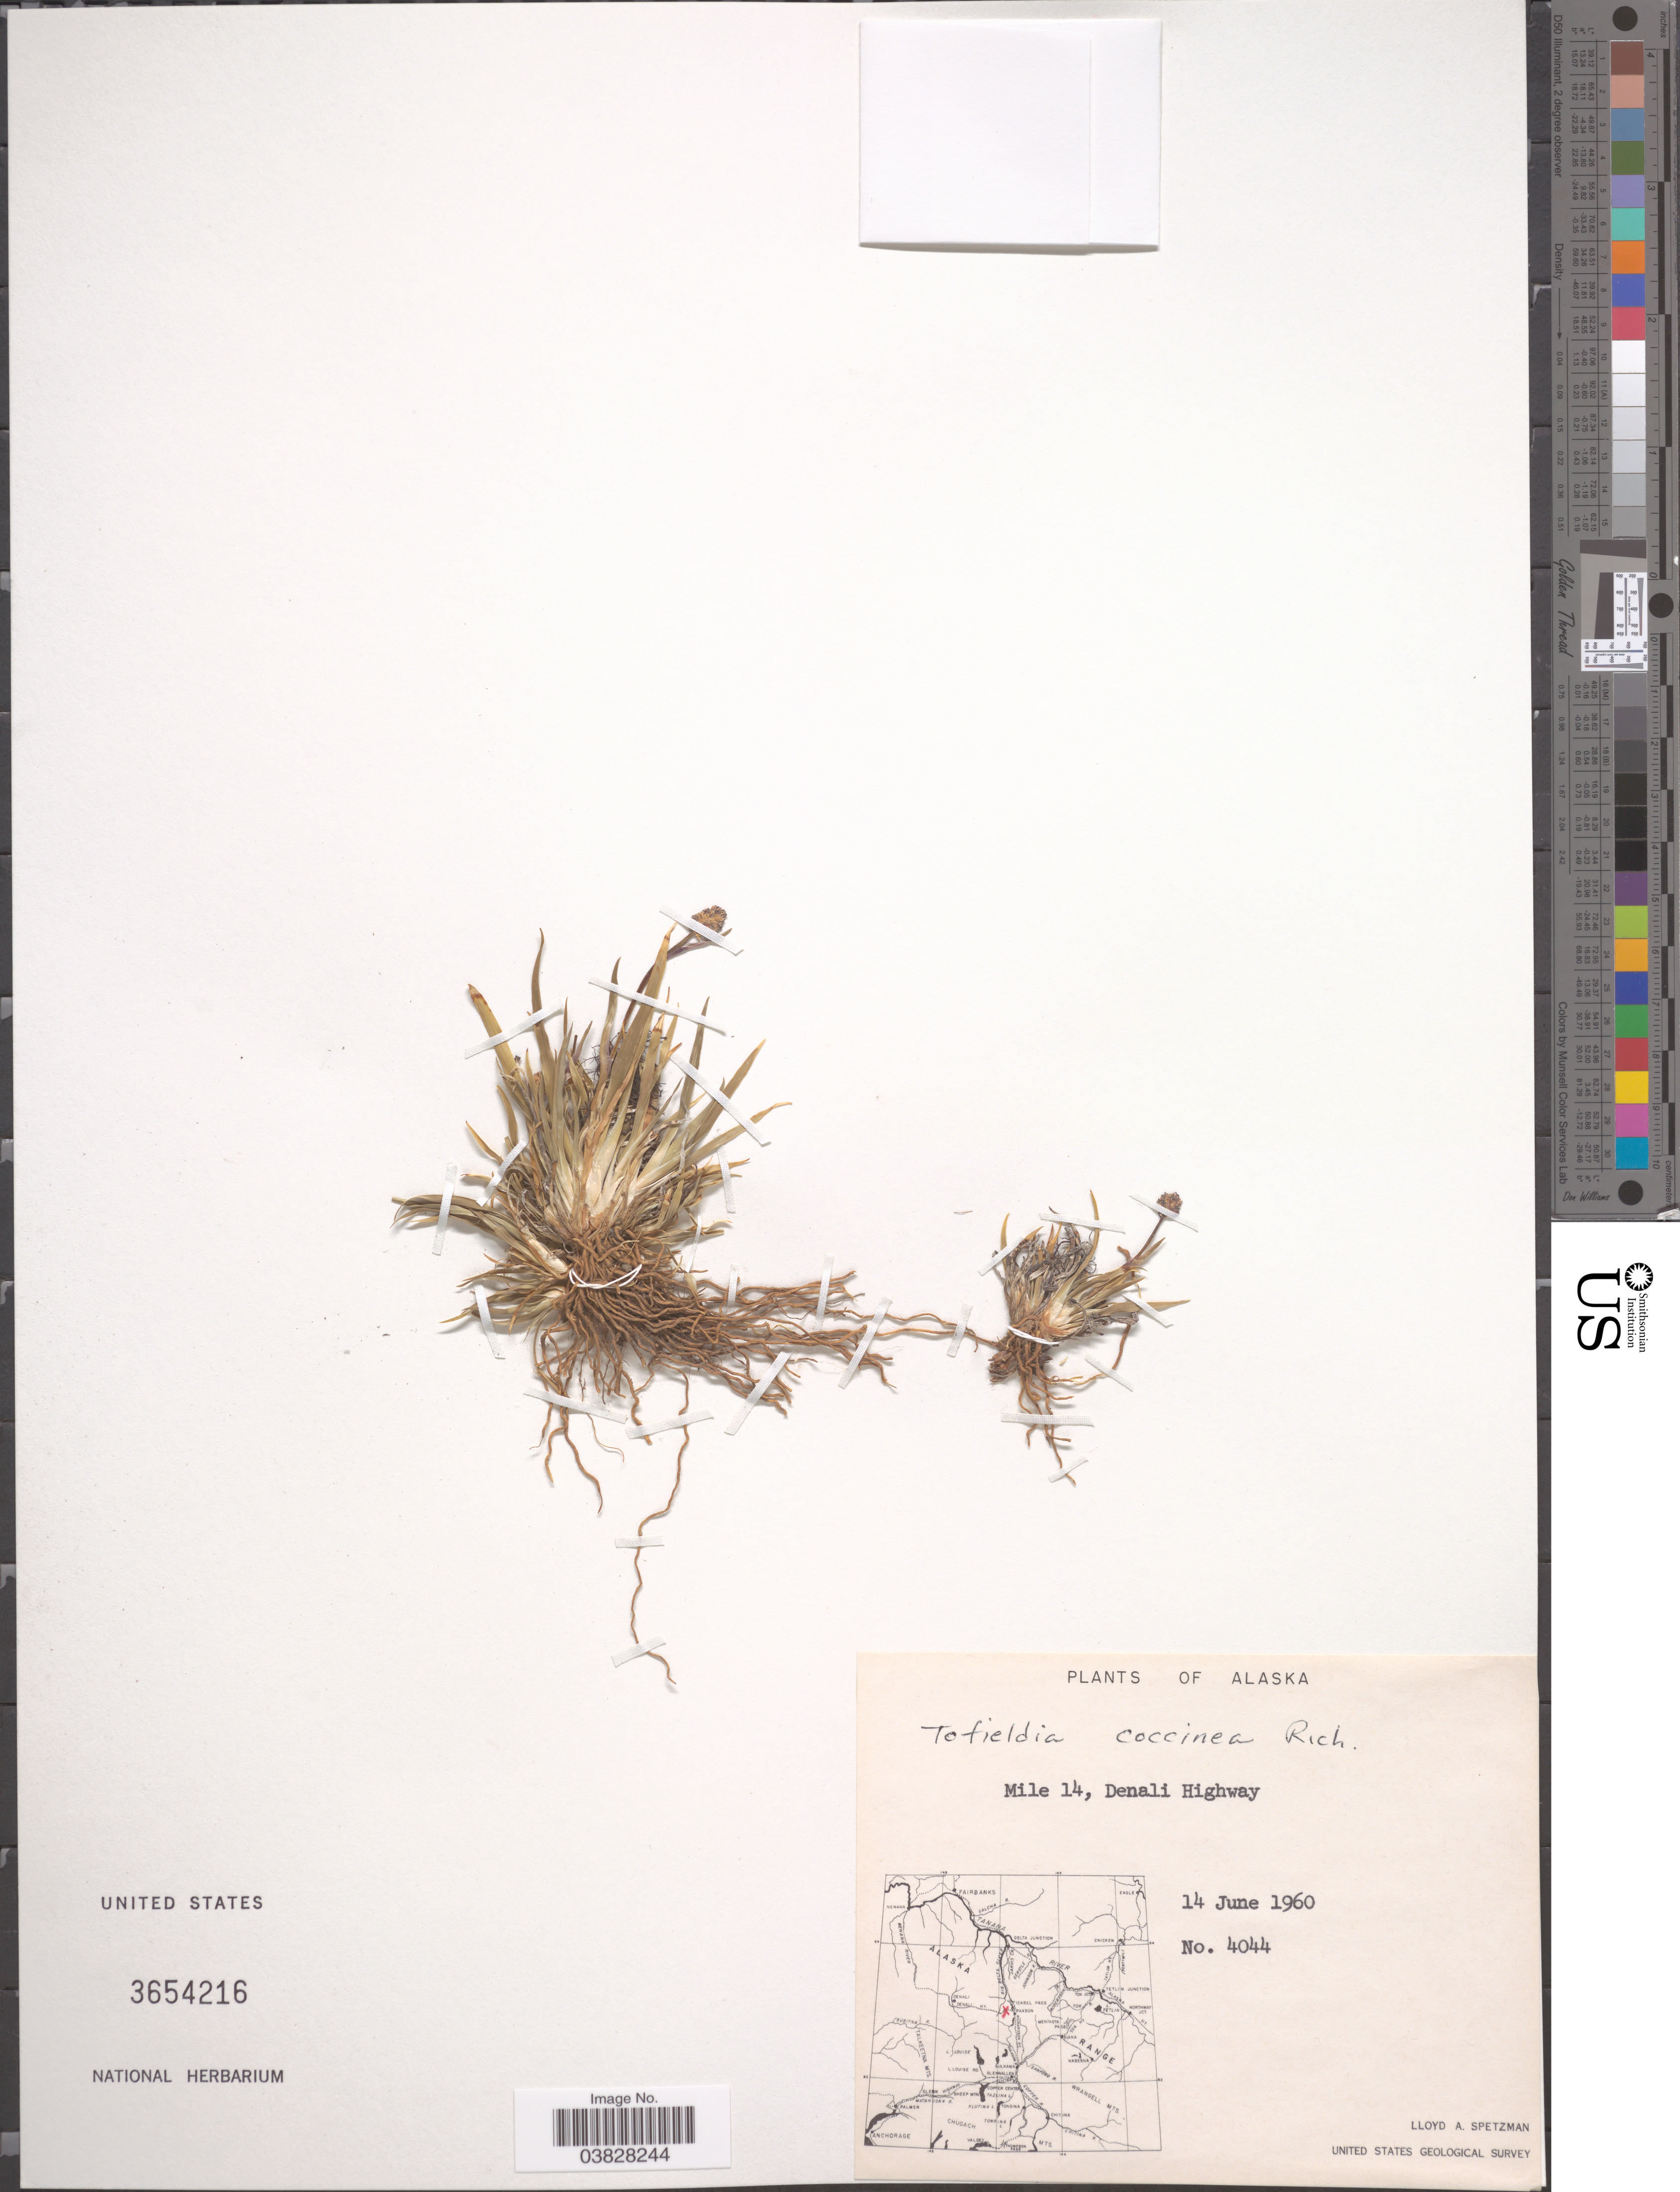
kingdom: Plantae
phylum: Tracheophyta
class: Liliopsida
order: Alismatales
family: Tofieldiaceae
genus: Tofieldia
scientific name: Tofieldia coccinea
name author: Richardson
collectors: L. Spetzman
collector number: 4044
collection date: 1960-06-14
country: United States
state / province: Alaska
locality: Mile 14, Denali Highway.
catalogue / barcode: US 3654216